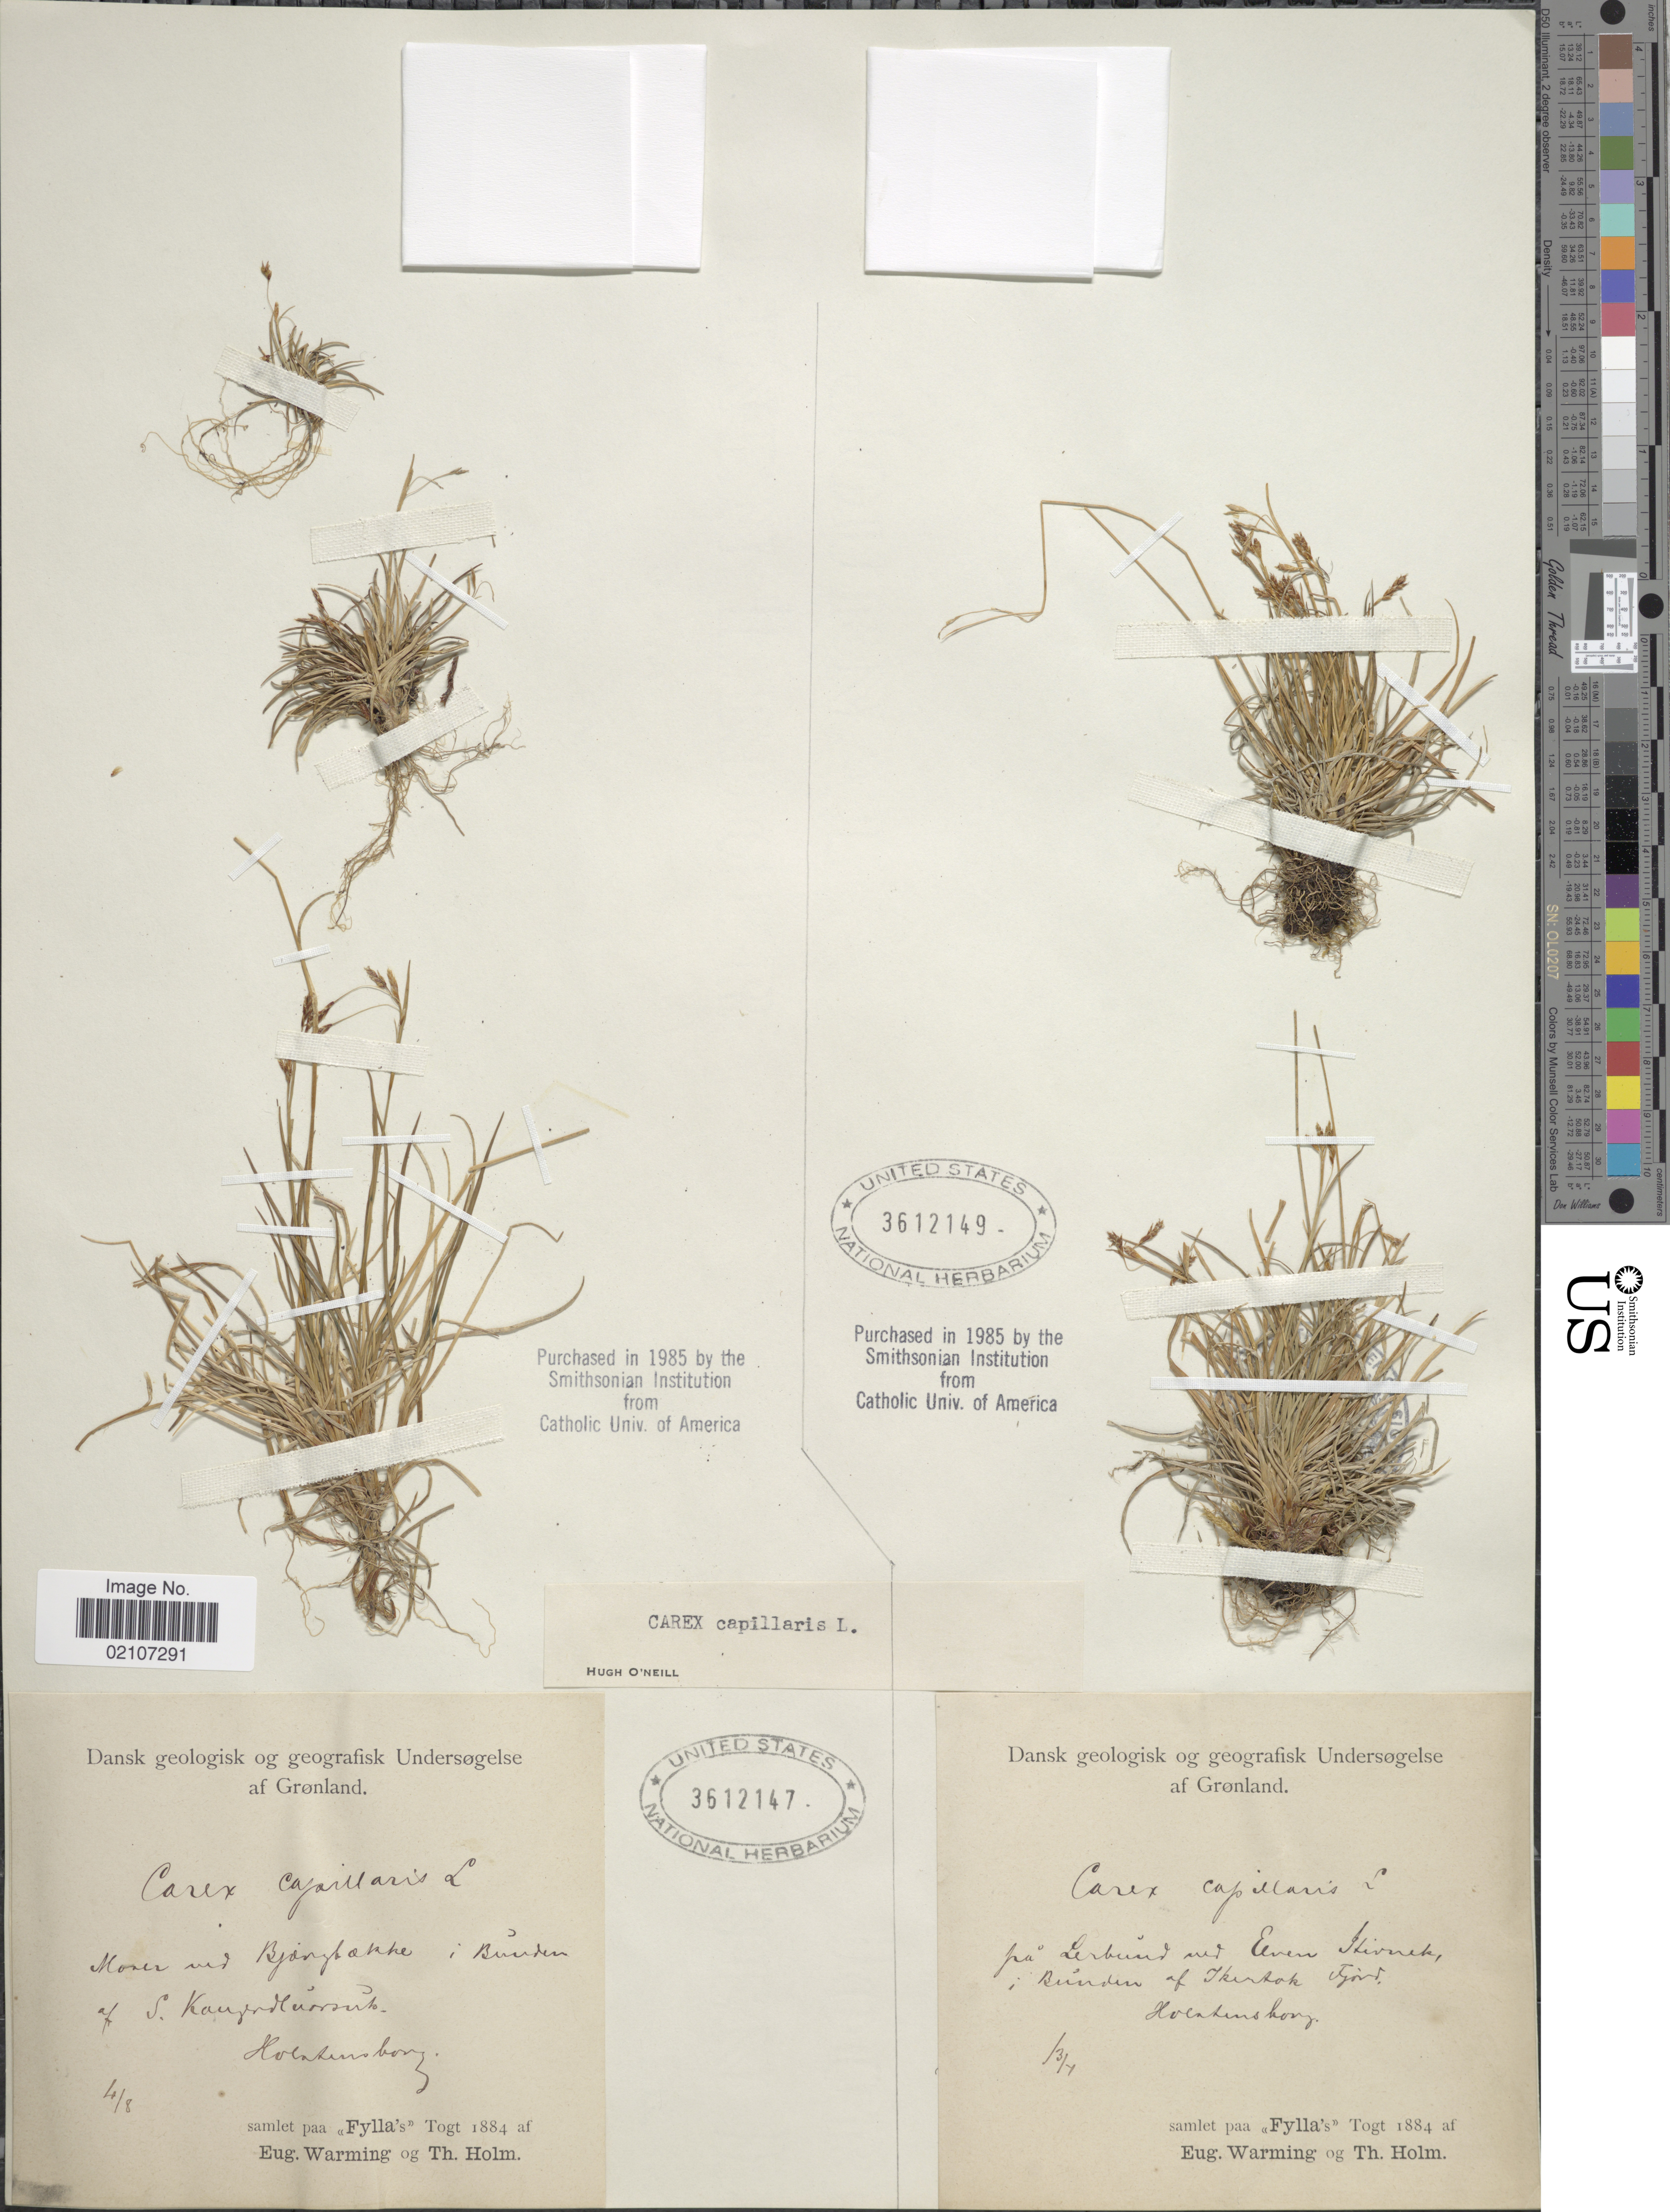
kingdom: Plantae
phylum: Tracheophyta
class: Liliopsida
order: Poales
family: Cyperaceae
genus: Carex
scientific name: Carex capillaris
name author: L.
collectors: E. Warming & T. Holm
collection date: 1884-08-04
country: Greenland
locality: Grønland. Moser und Bjongbakke; Bunden af S. Kangerlussuak, Holsteinsborg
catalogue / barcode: US 3612147